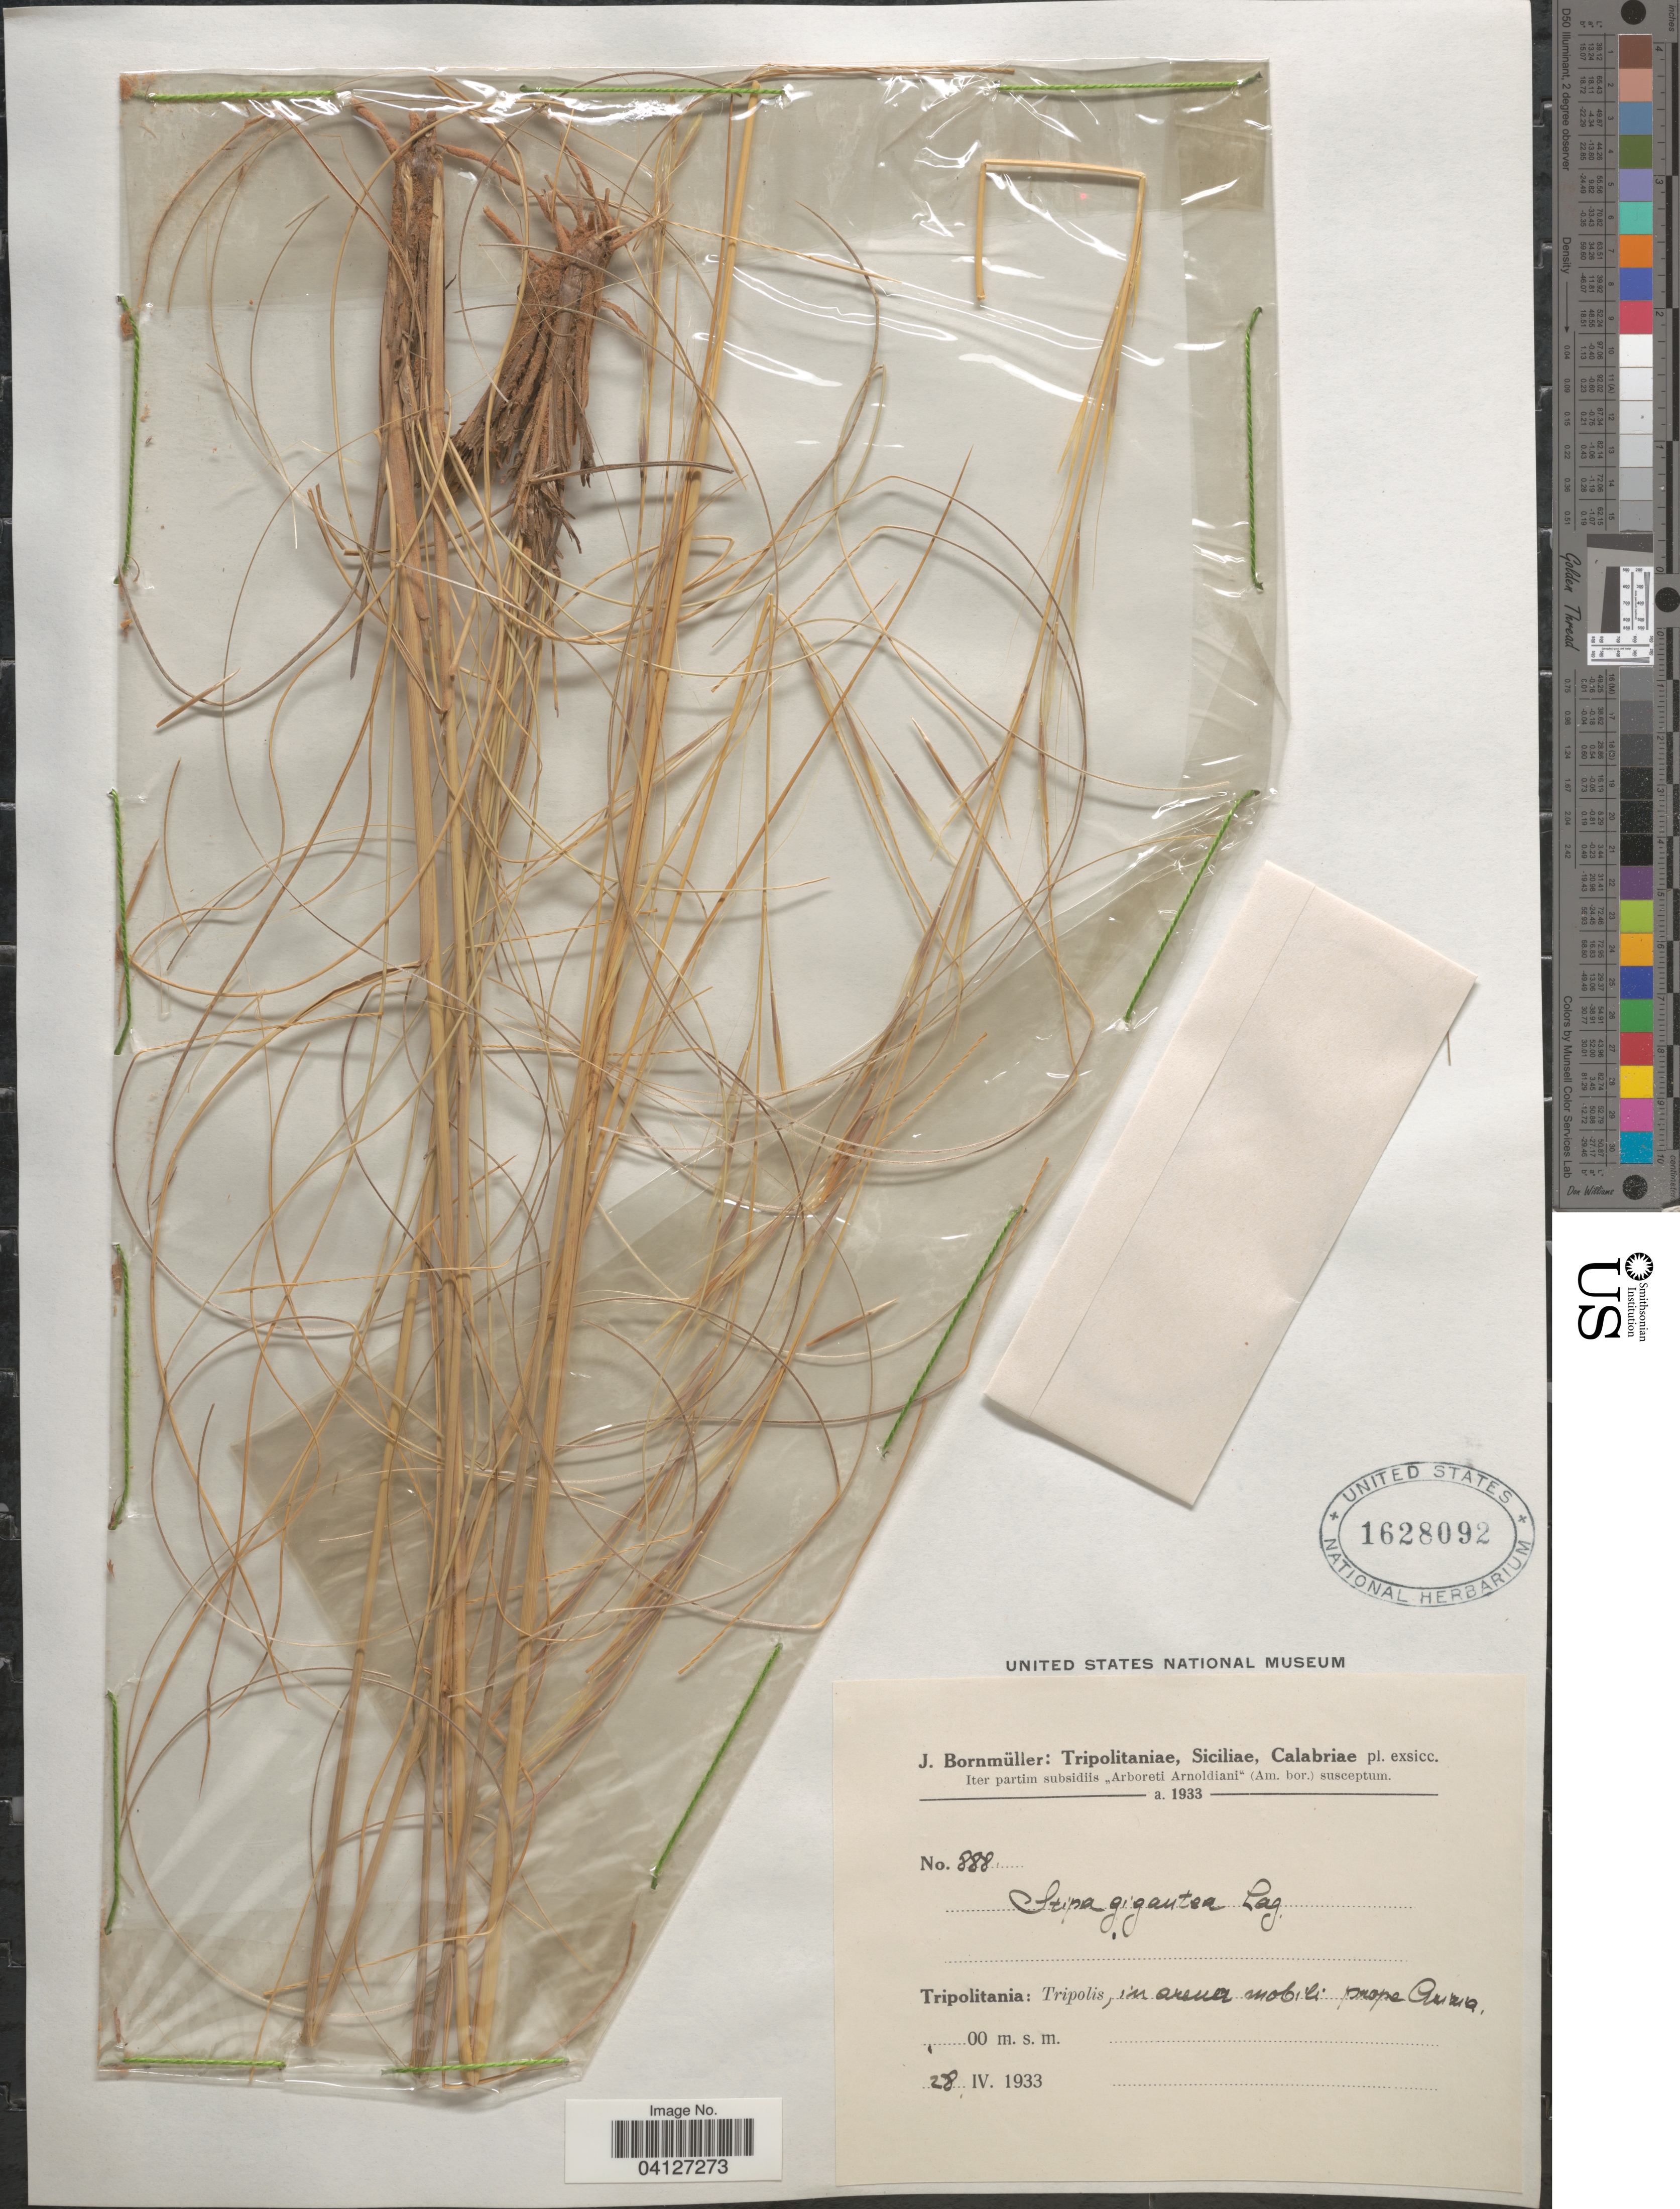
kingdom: Plantae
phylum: Tracheophyta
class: Liliopsida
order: Poales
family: Poaceae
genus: Stipa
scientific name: Stipa gigantea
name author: Link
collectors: J. Bornmüller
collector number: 888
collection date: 1933-04-28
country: Libya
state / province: Tripoli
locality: Tripolitania: Tripolis, in arena mobili prope Auria [interpreted].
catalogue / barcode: US 1628092